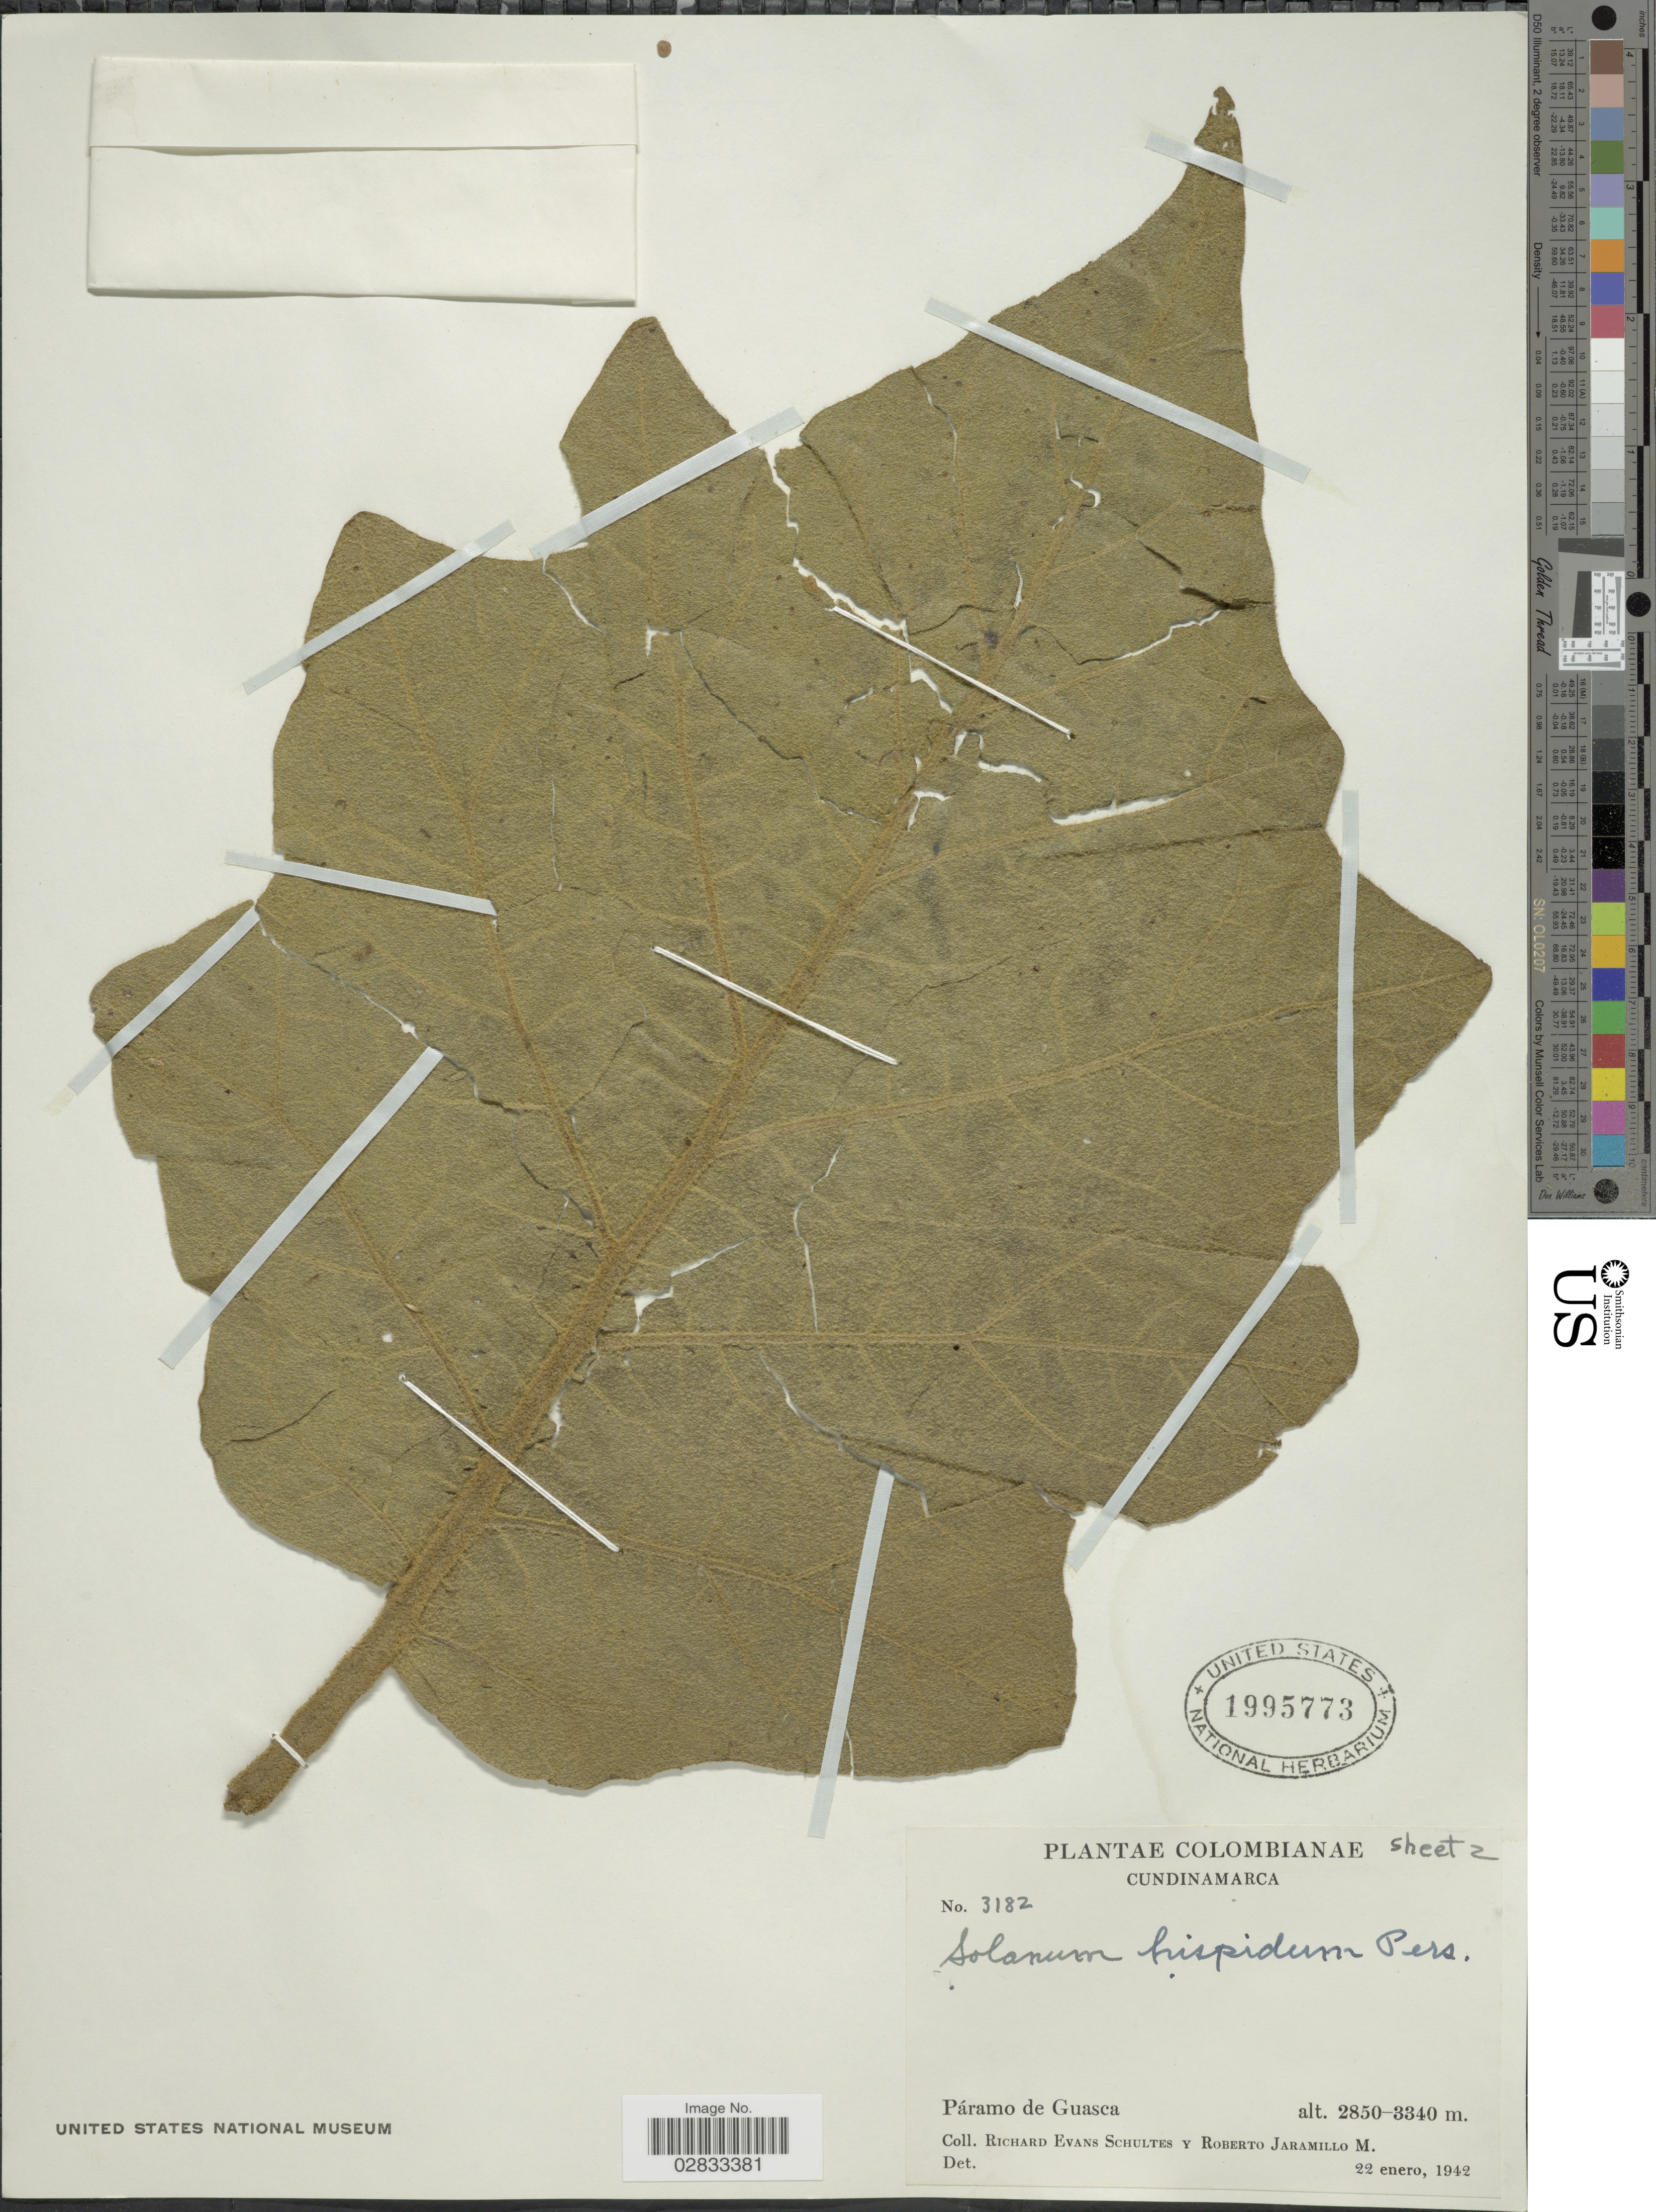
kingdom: Plantae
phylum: Tracheophyta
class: Magnoliopsida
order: Solanales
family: Solanaceae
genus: Solanum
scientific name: Solanum hispidum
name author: Pers.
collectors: R. E. Schultes & R. Jaramillo M.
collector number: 3182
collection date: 1942-01-22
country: Colombia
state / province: Cundinamarca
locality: Páramo de Guasca.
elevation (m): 2850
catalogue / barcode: US 1995773